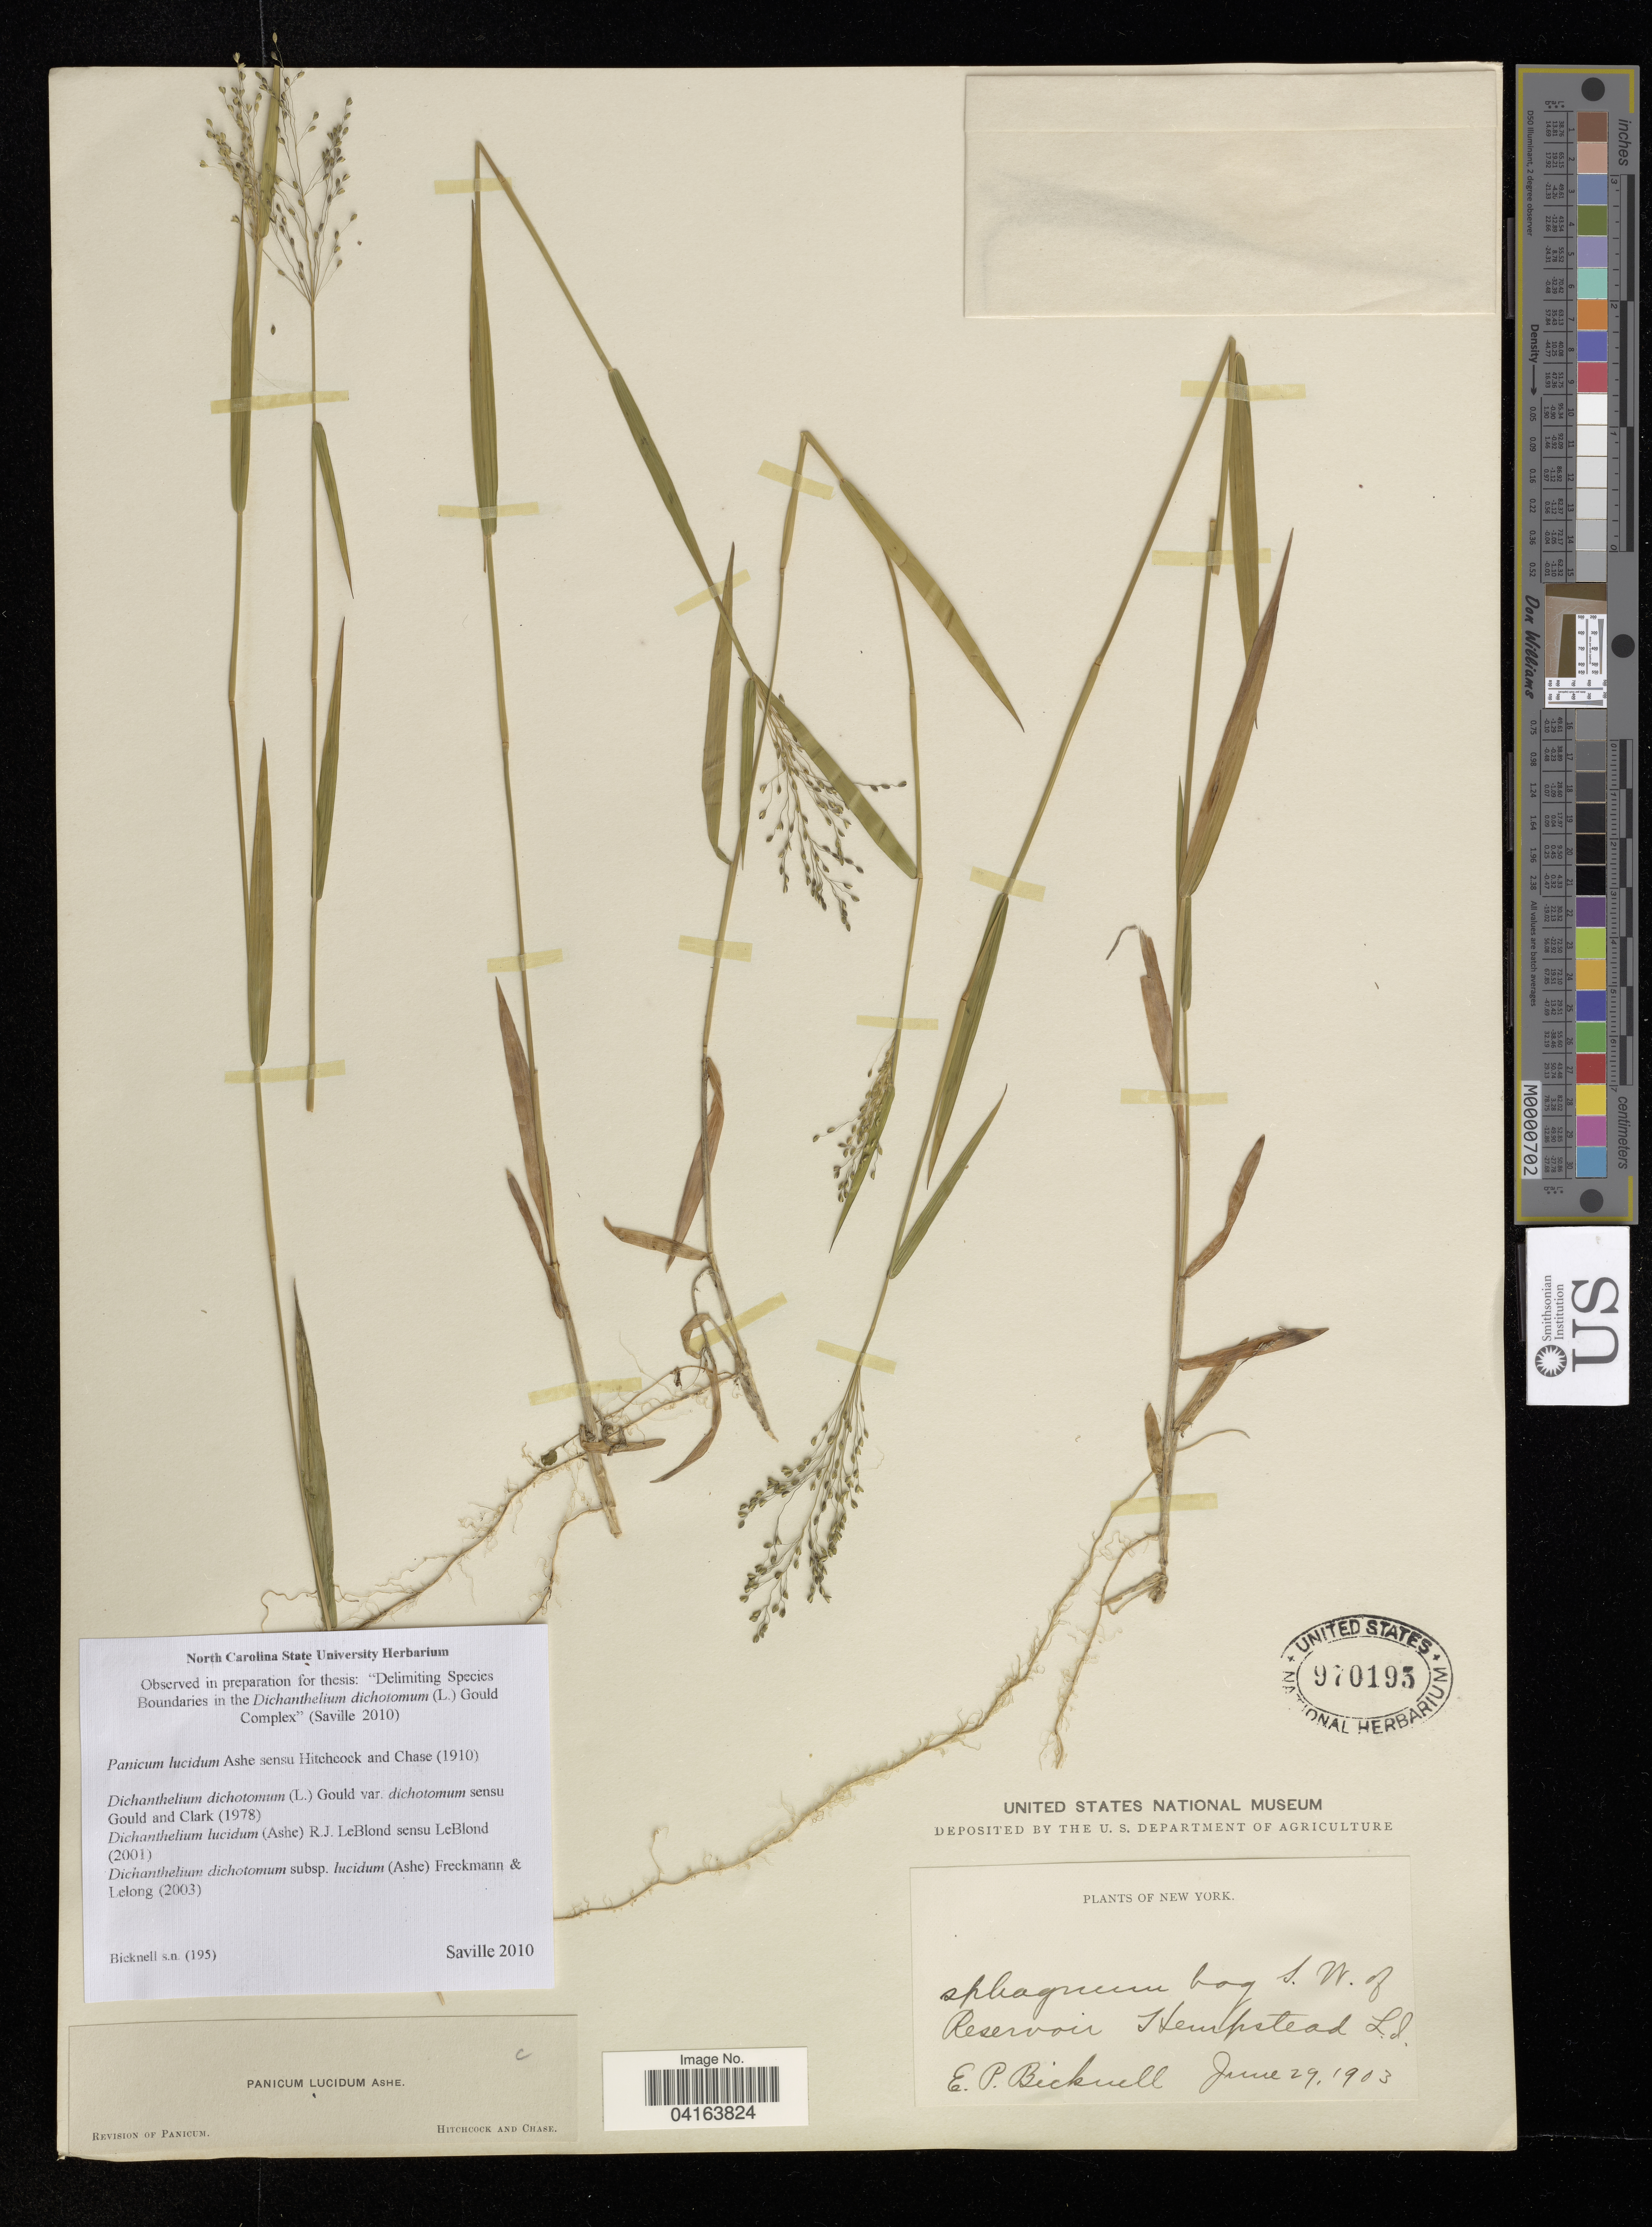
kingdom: Plantae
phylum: Tracheophyta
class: Liliopsida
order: Poales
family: Poaceae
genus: Dichanthelium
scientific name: Dichanthelium dichotomum subsp. lucidum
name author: (Ashe) Freckmann & Lelong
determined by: Saville, A. C., (NCSC), North Carolina State University (UNITED STATES)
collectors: E. P. Bicknell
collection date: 1903-06-29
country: United States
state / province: New York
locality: S.W. of Reservoir Hempstead L. J.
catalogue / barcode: US 970195